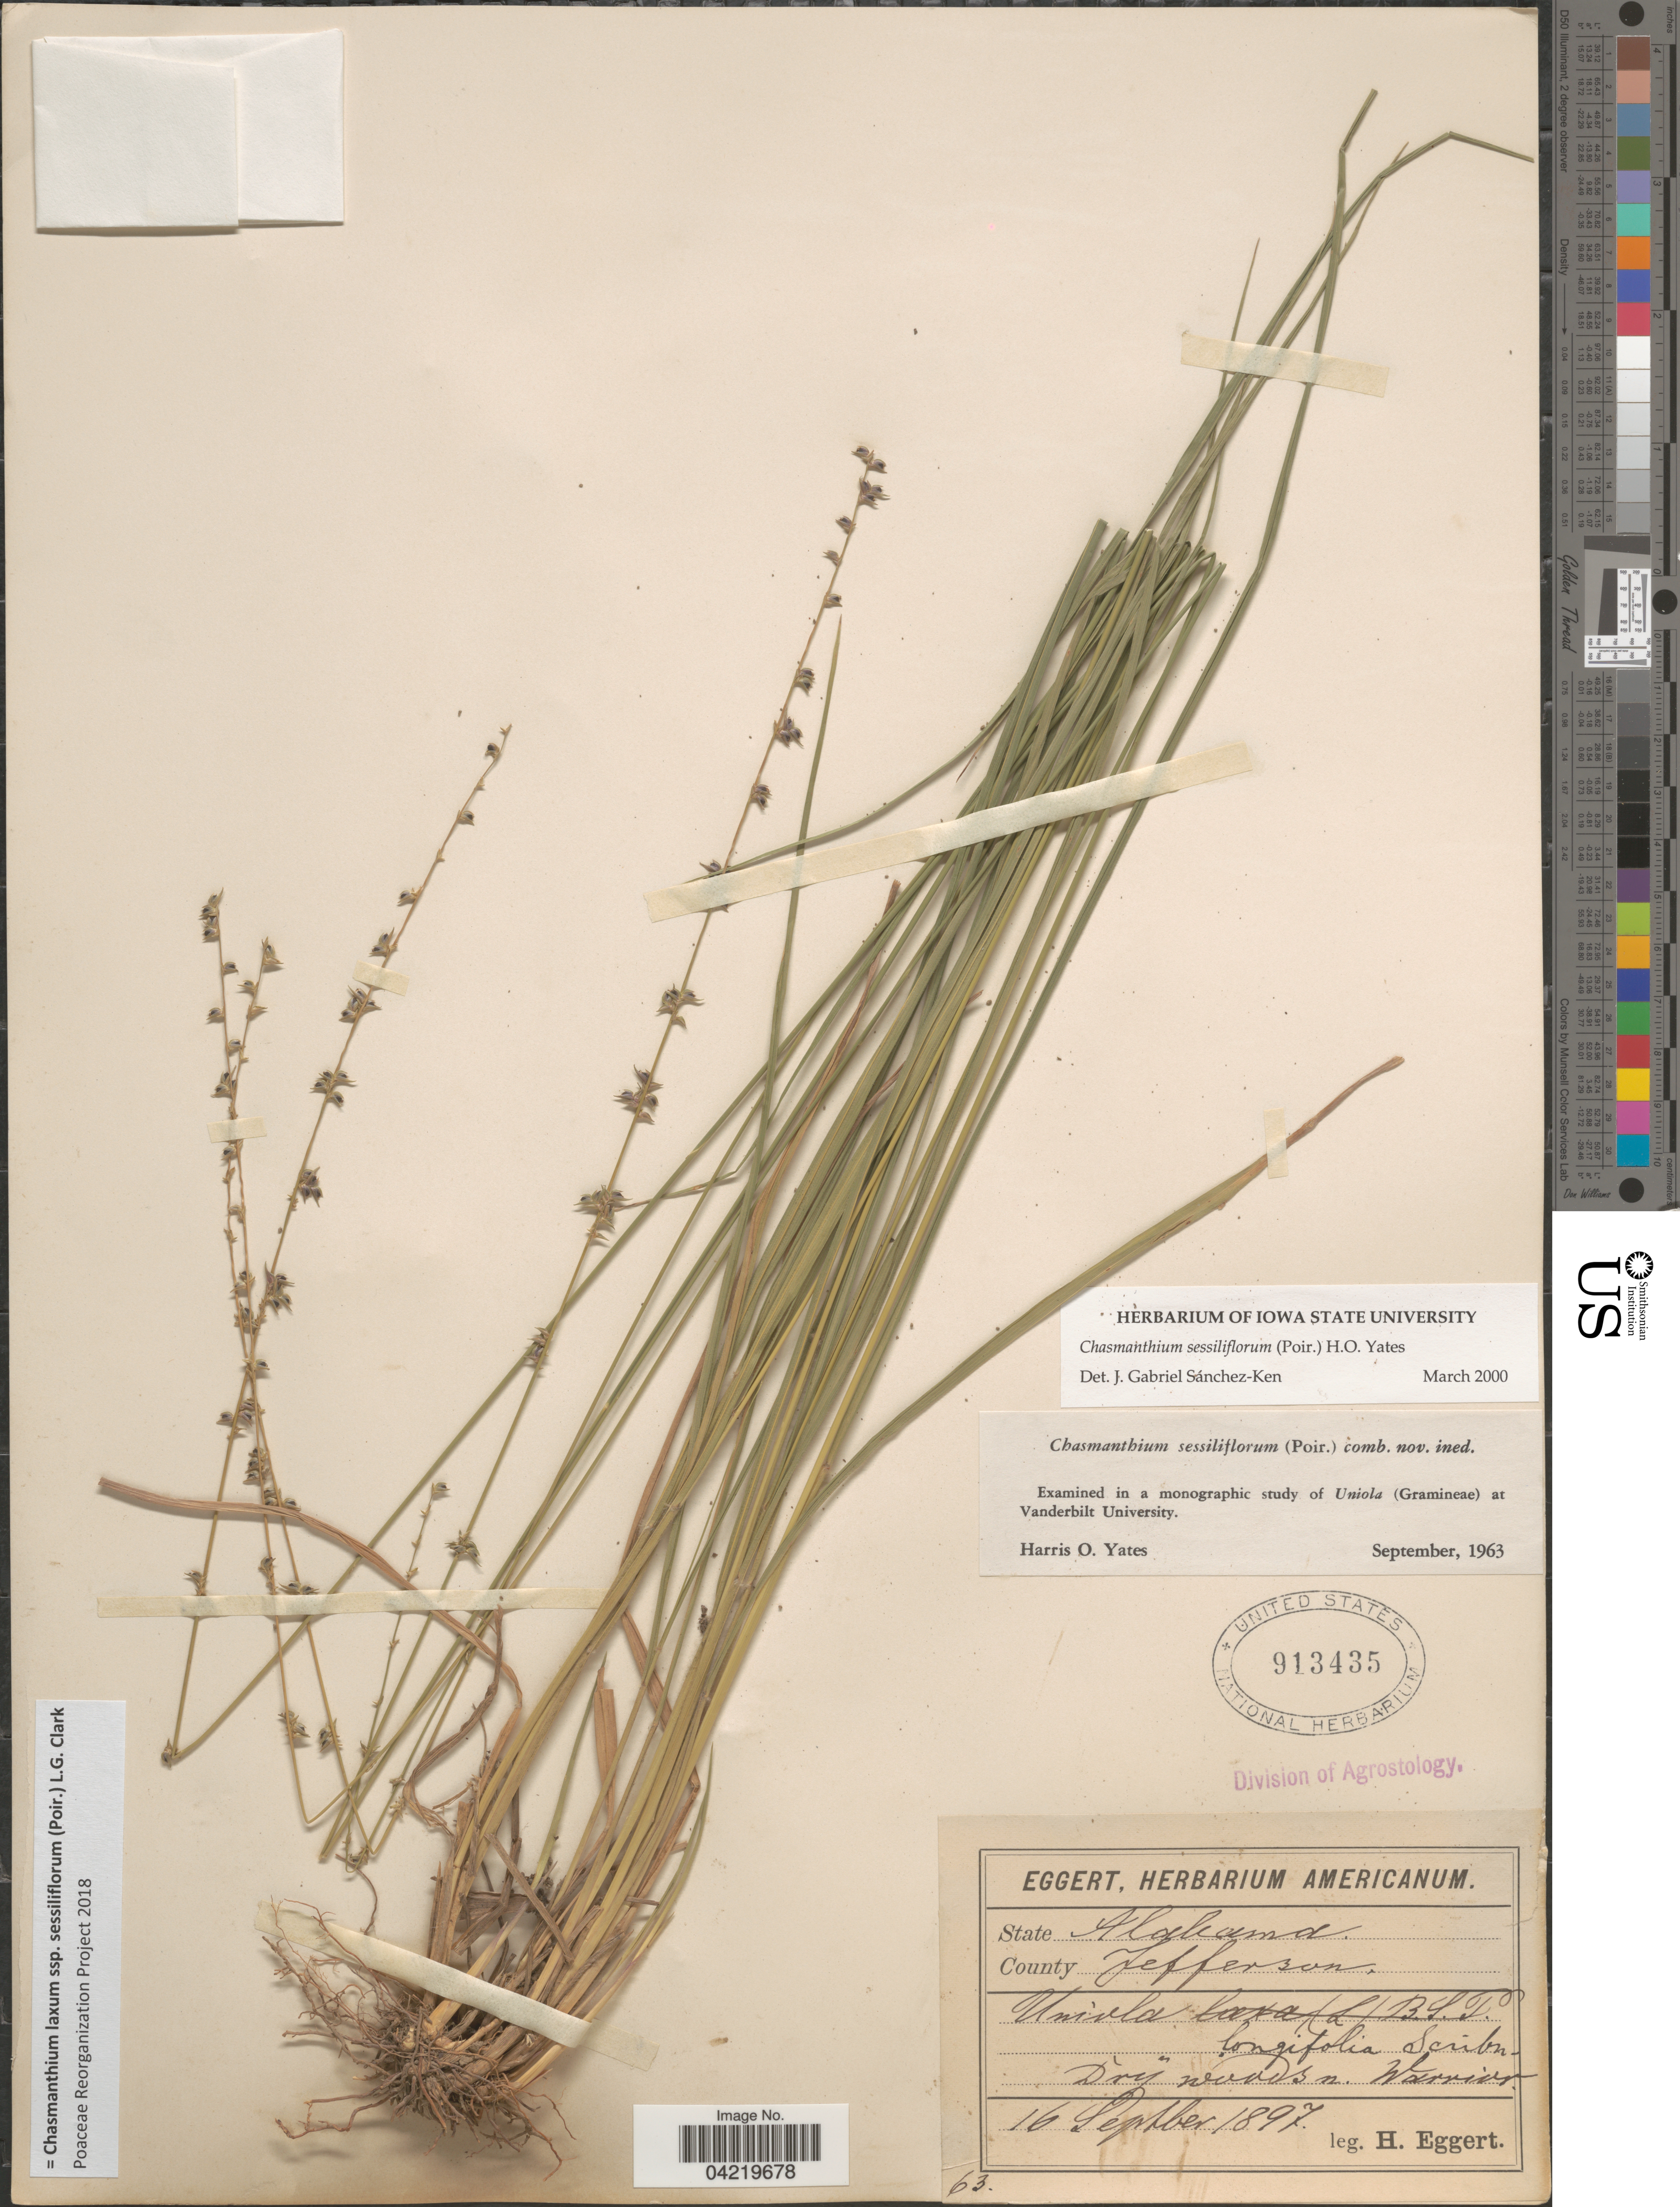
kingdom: Plantae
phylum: Tracheophyta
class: Liliopsida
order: Poales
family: Poaceae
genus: Chasmanthium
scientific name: Chasmanthium laxum subsp. sessiliflorum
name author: (L.) H.O. Yates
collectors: H. Eggert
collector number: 63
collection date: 1897-09-16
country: United States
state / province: Alabama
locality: County Jefferson. Dry woods n. Warrior.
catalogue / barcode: US 913435